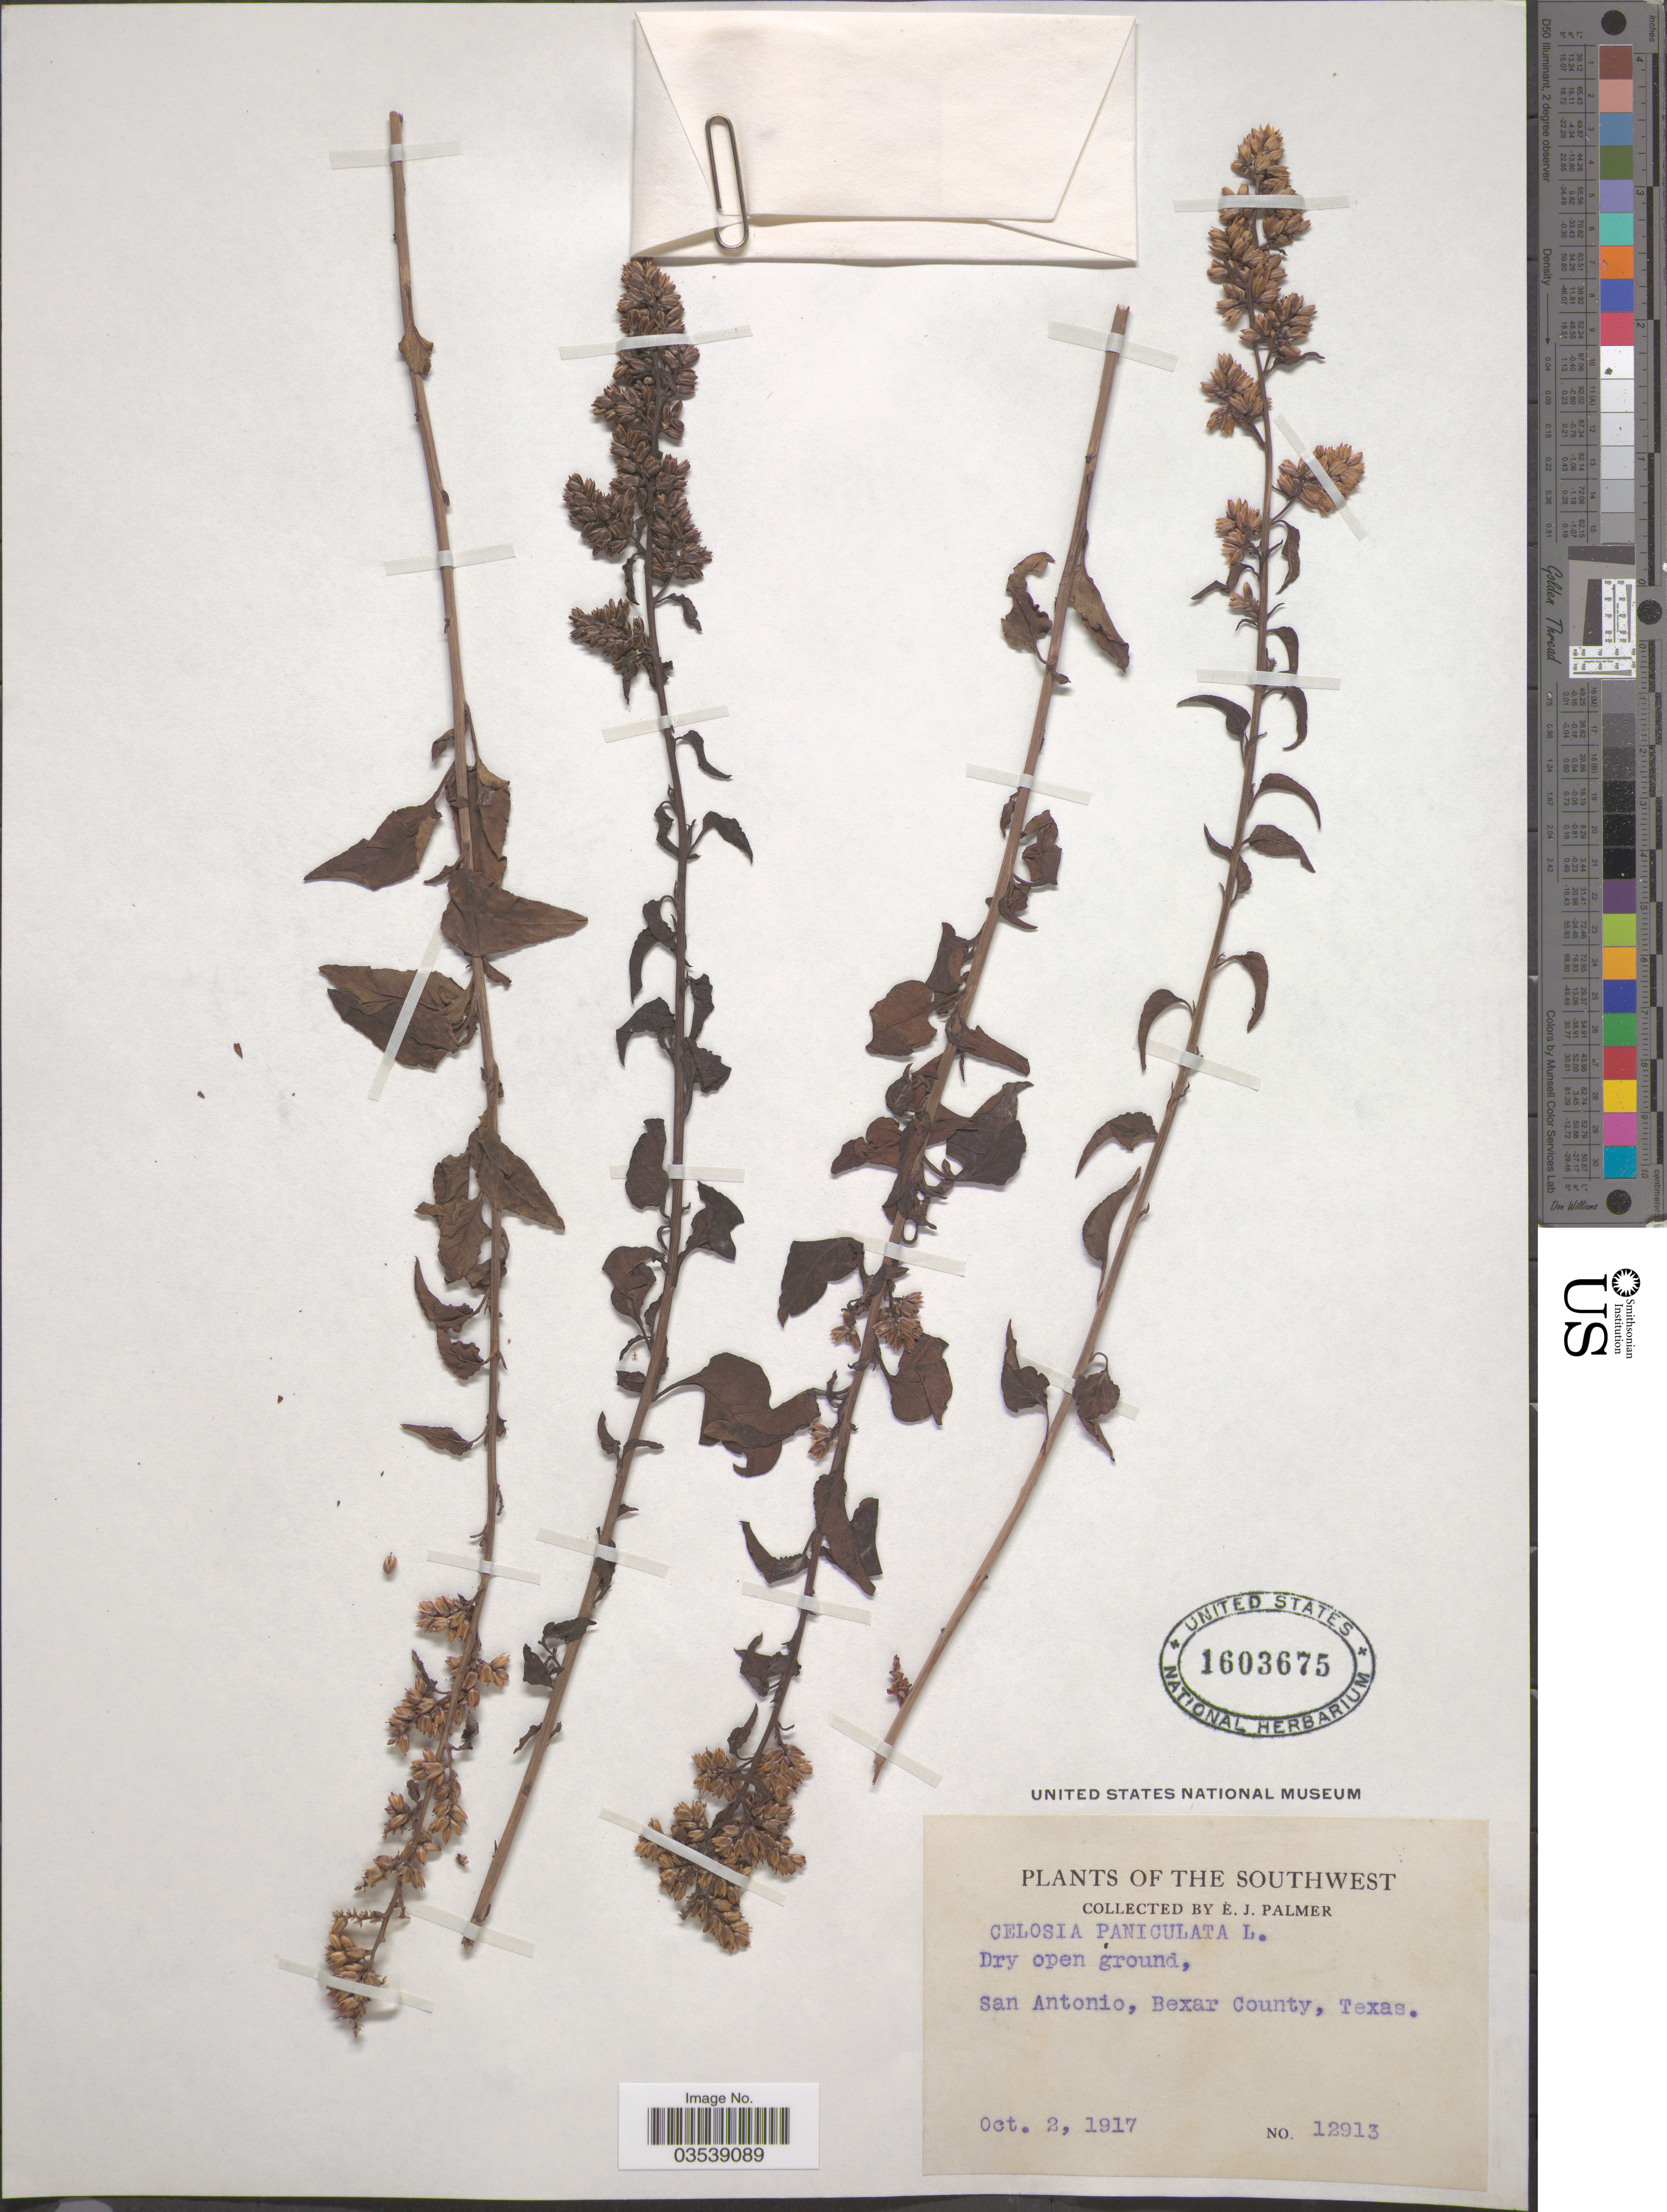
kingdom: Plantae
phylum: Tracheophyta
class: Magnoliopsida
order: Caryophyllales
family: Amaranthaceae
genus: Celosia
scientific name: Celosia nitida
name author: Vahl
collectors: E. J. Palmer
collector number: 12913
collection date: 1917-10-02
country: United States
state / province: Texas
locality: The Southwest. San Antonio, Bexar County.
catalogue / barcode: US 1603675